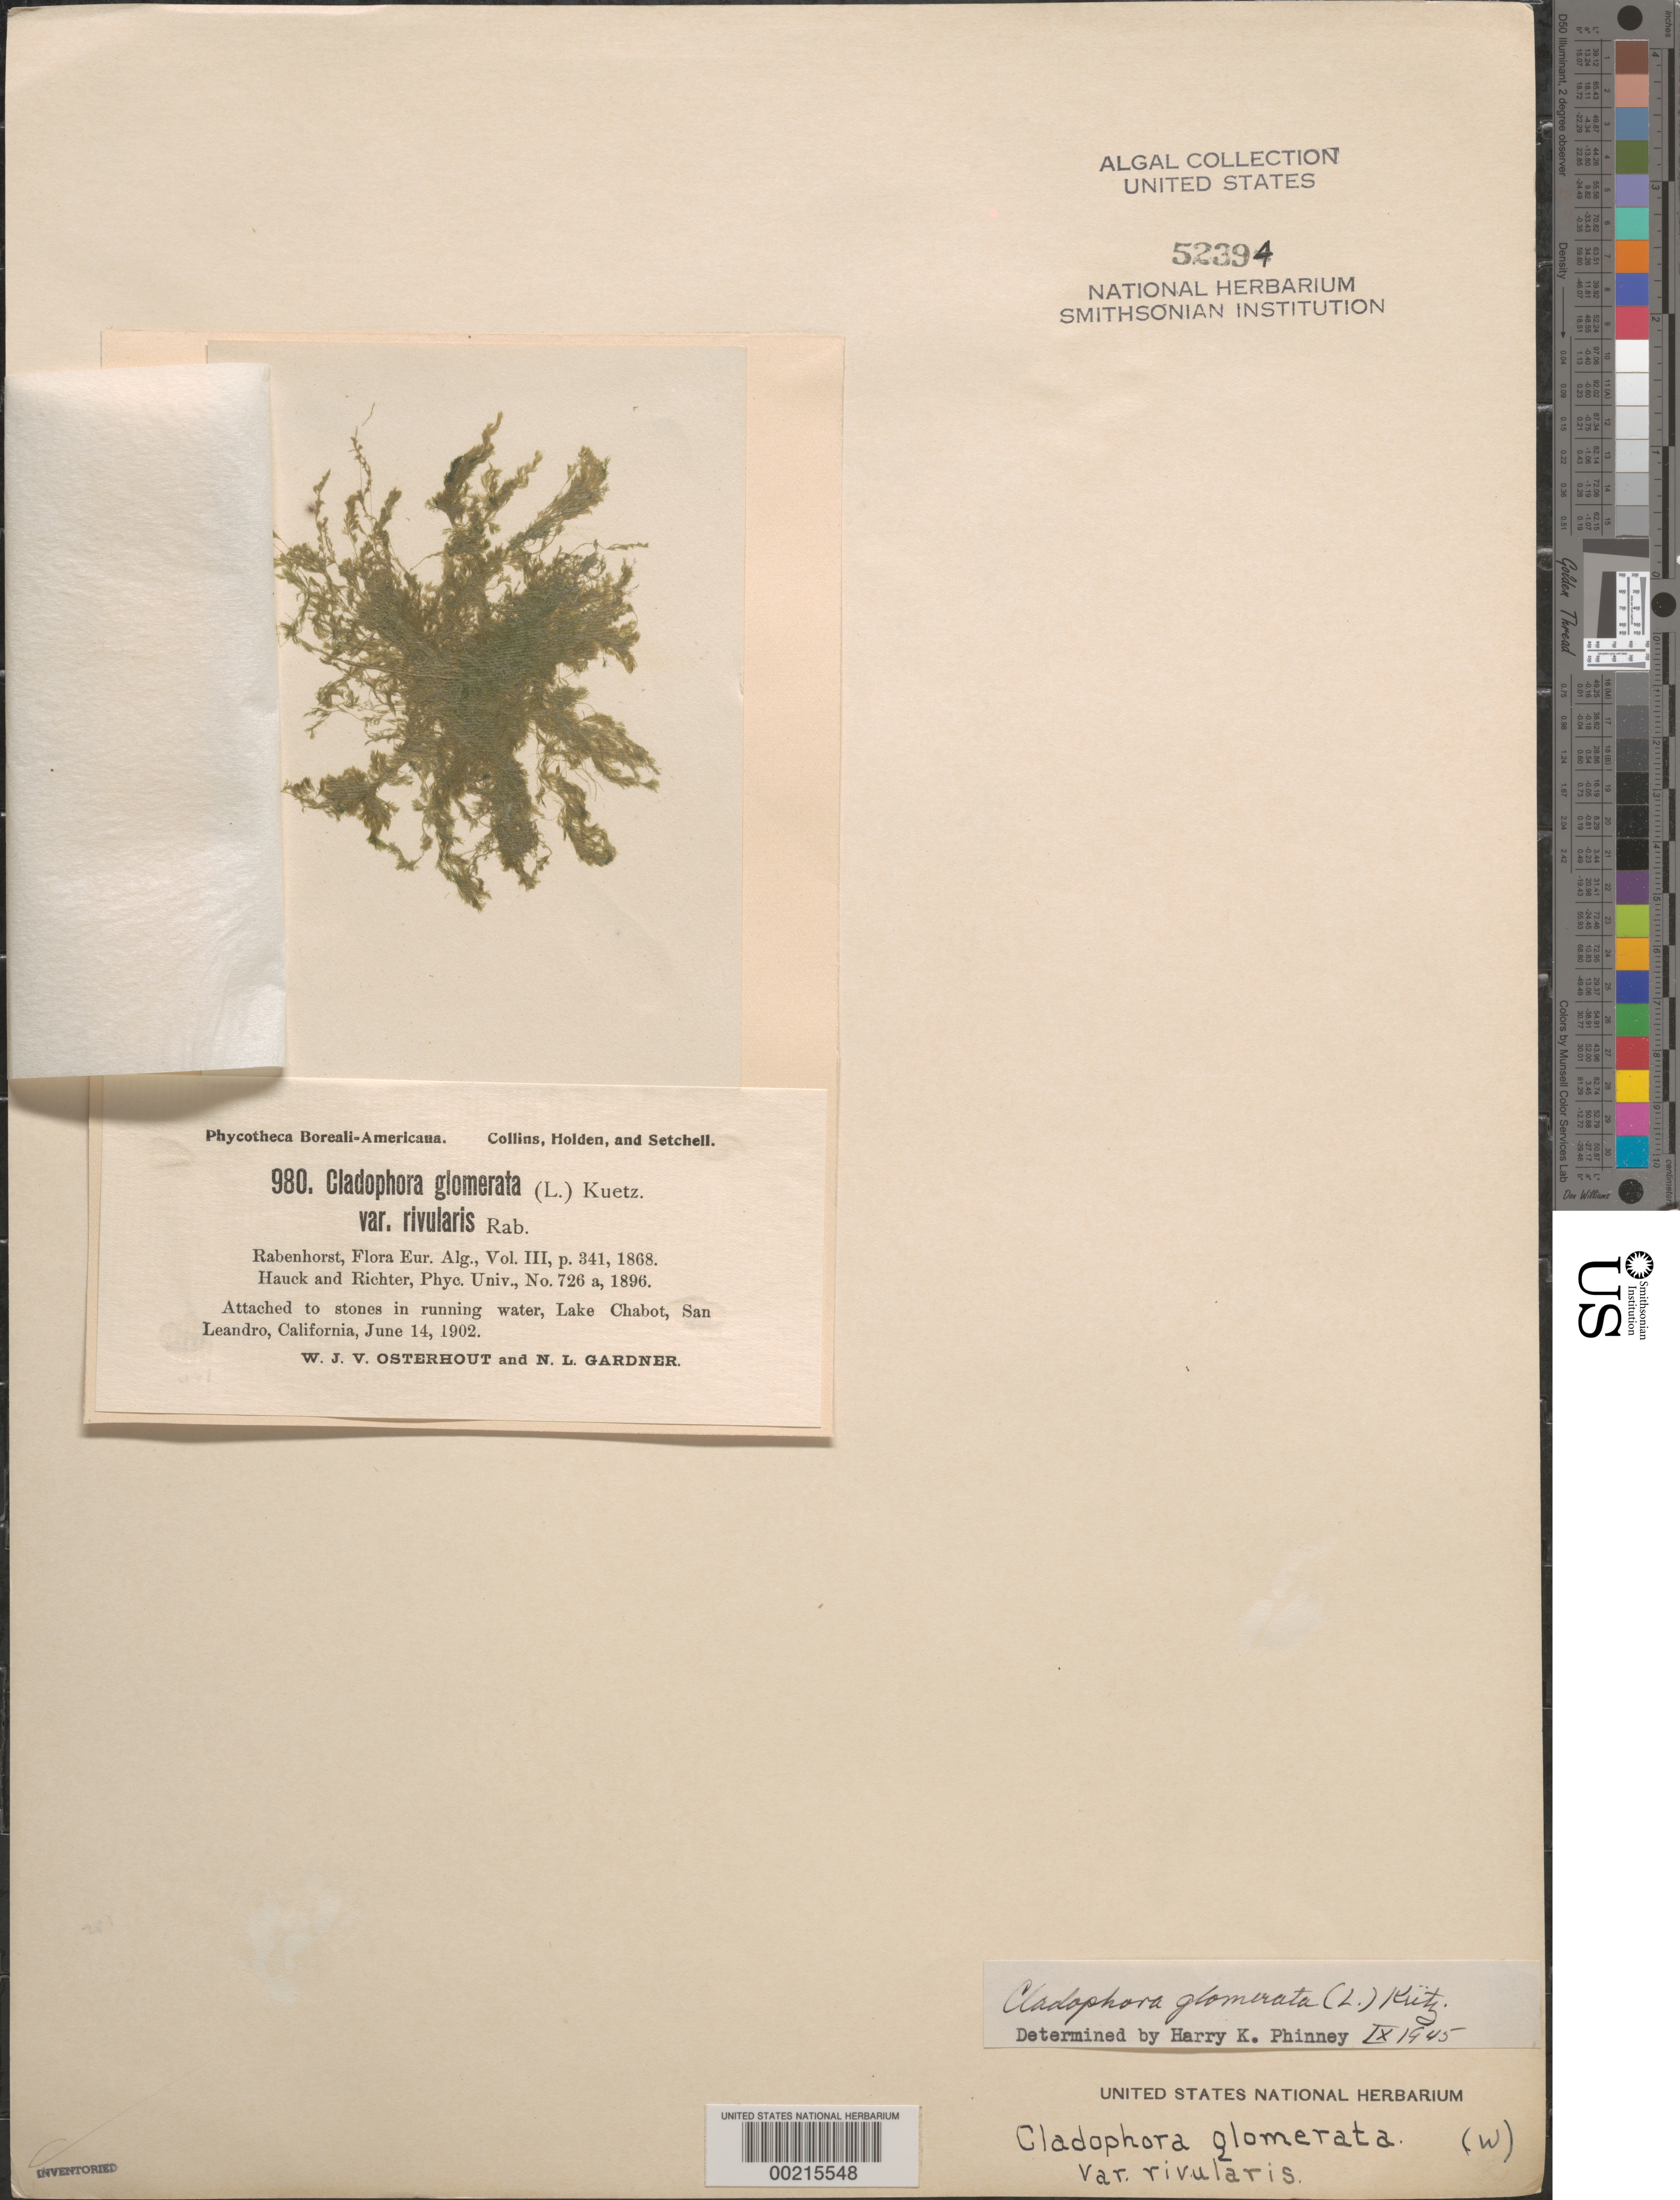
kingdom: Plantae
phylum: Chlorophyta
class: Ulvophyceae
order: Cladophorales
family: Cladophoraceae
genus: Cladophora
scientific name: Cladophora glomerata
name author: (L.) Kütz.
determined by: Phinney, H. K.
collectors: N. Gardner & W. Osterhout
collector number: PB-A 980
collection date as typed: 14 Jun 1902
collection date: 1902-06-14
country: United States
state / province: California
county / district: Alameda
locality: San Leandro, Lake Chabot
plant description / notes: Collins, Holden & Setchell, Phycotheca Boreali-Americana, as Cladophora glomerata v. rivularis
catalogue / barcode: US 52394